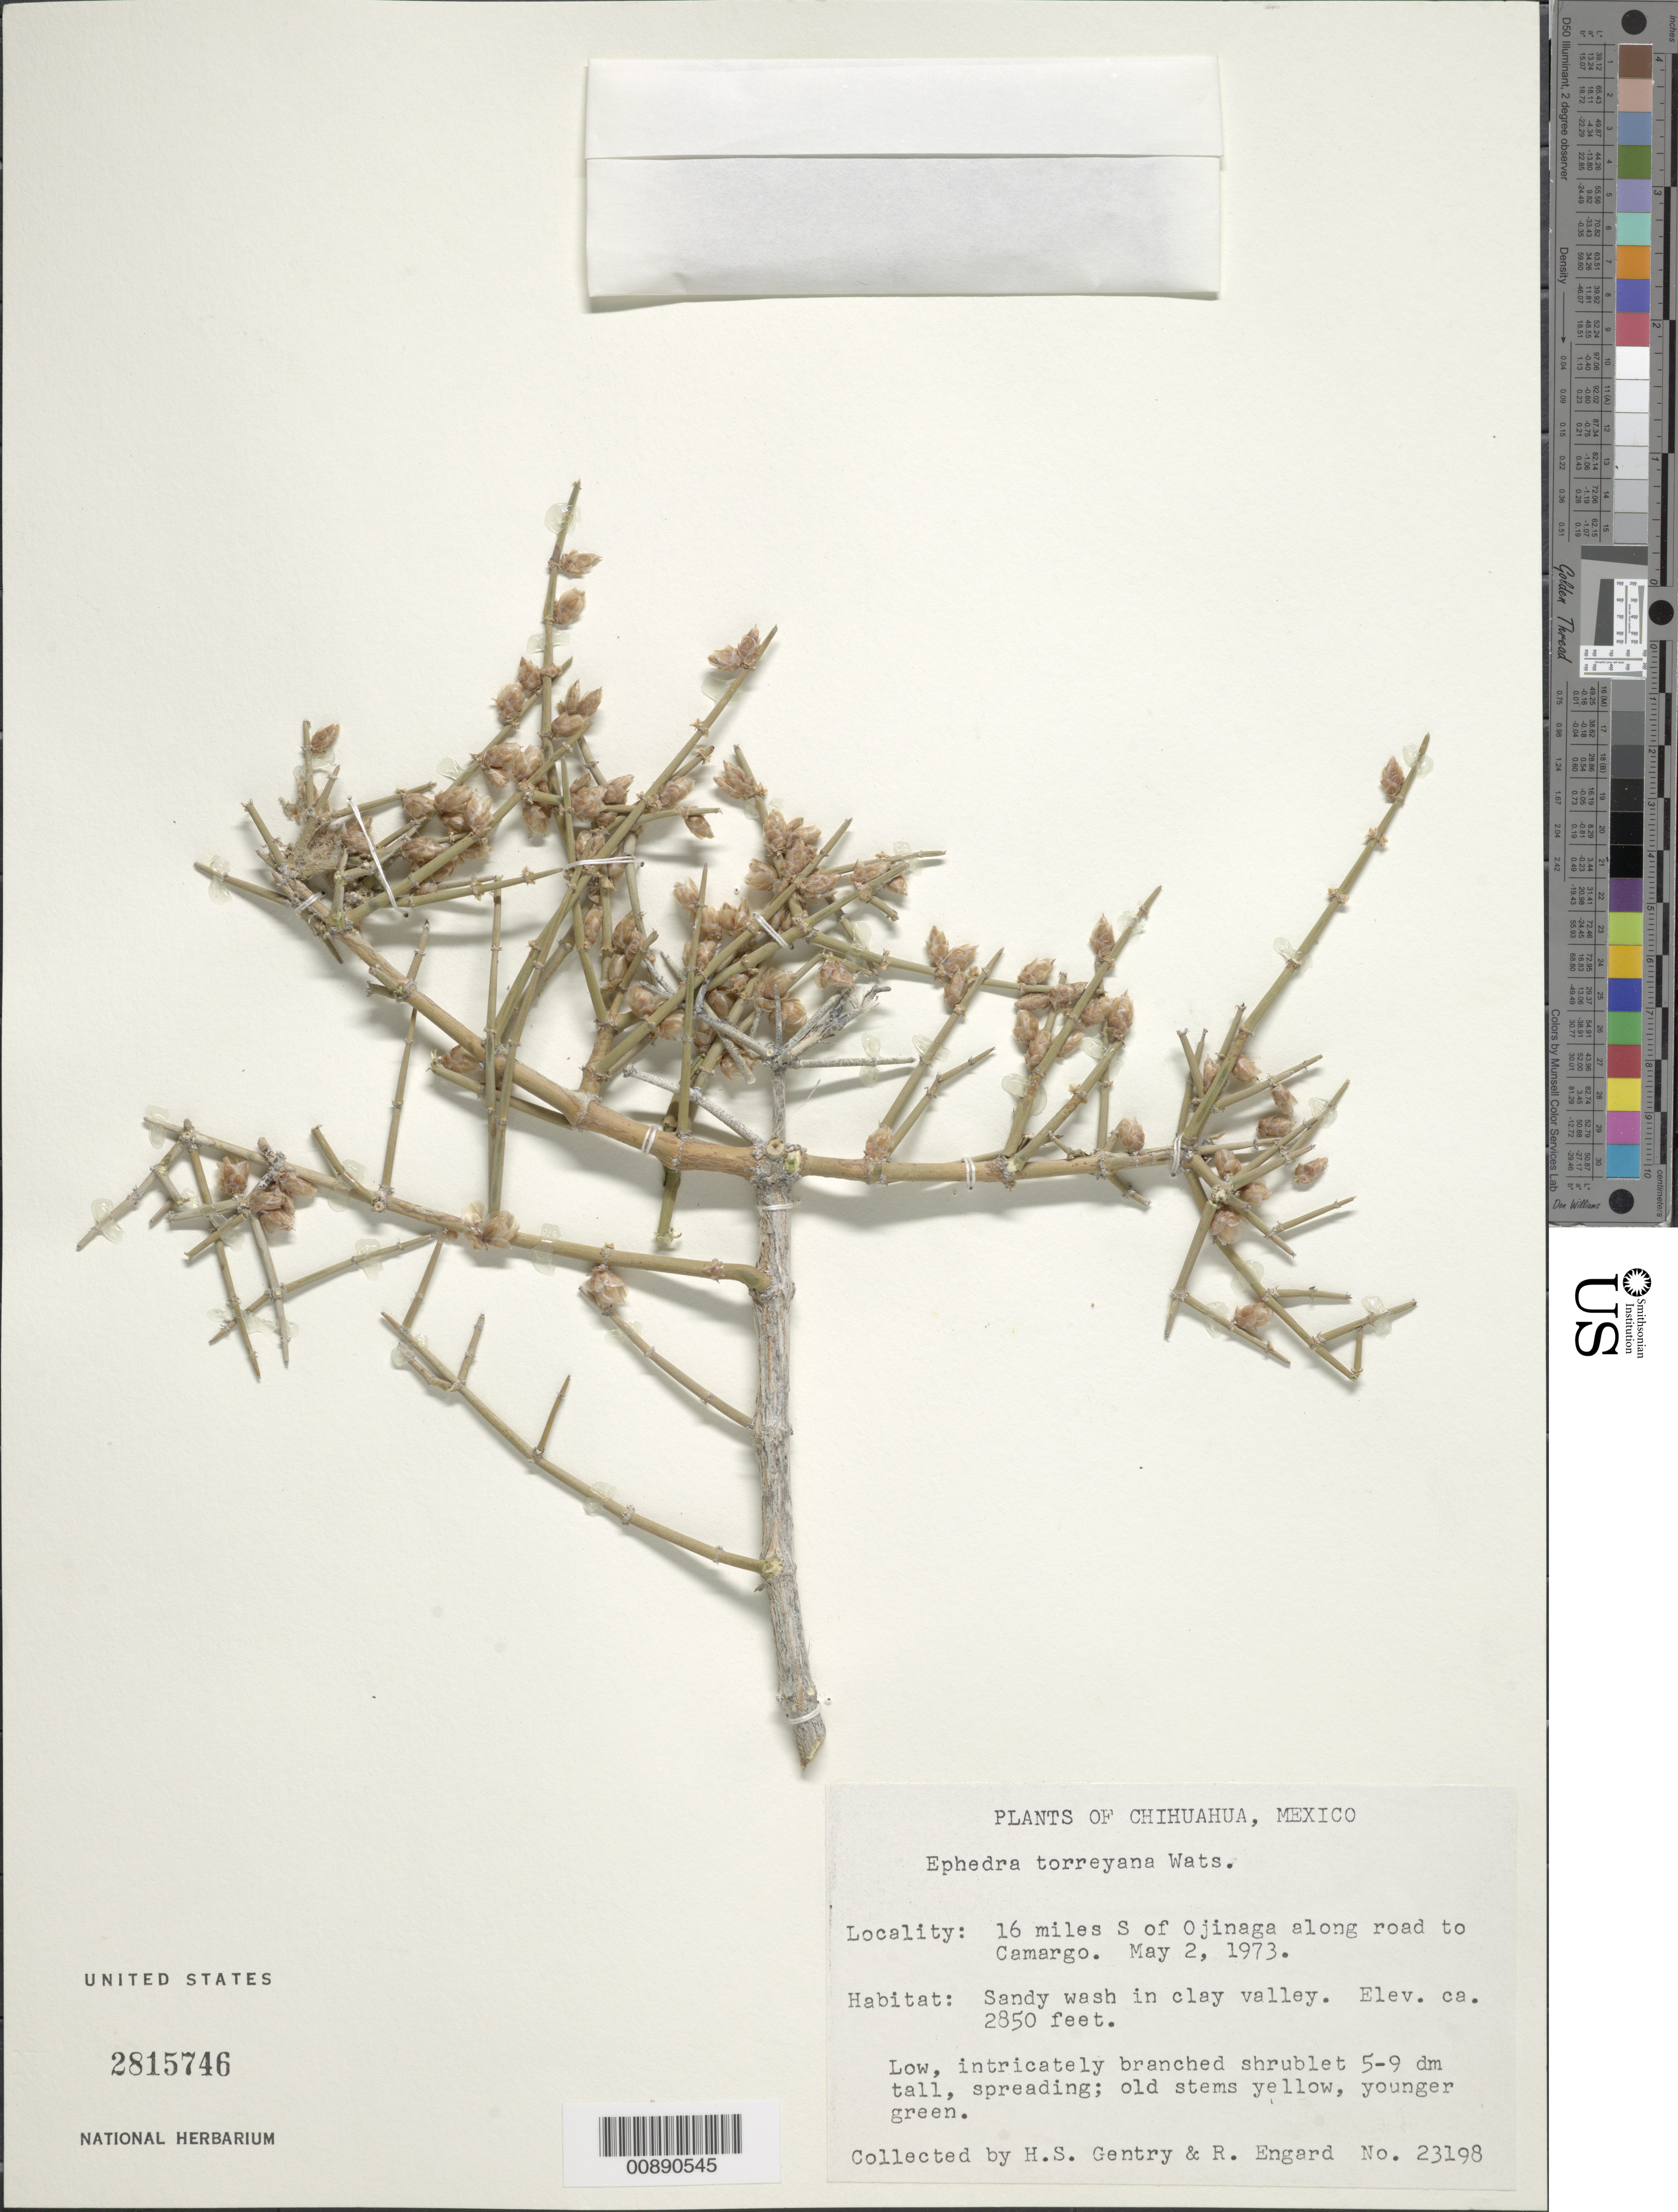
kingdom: Plantae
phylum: Tracheophyta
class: Gnetopsida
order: Ephedrales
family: Ephedraceae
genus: Ephedra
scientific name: Ephedra torreyana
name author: S. Watson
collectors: H. S. Gentry & R. Engard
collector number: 23198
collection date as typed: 02 May 1973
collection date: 1973-05-02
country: Mexico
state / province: Chihuahua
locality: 16 miles S of Ojinaga along road to Camargo.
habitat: Sandy wash in clay valley.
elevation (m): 869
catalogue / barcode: US 2815746